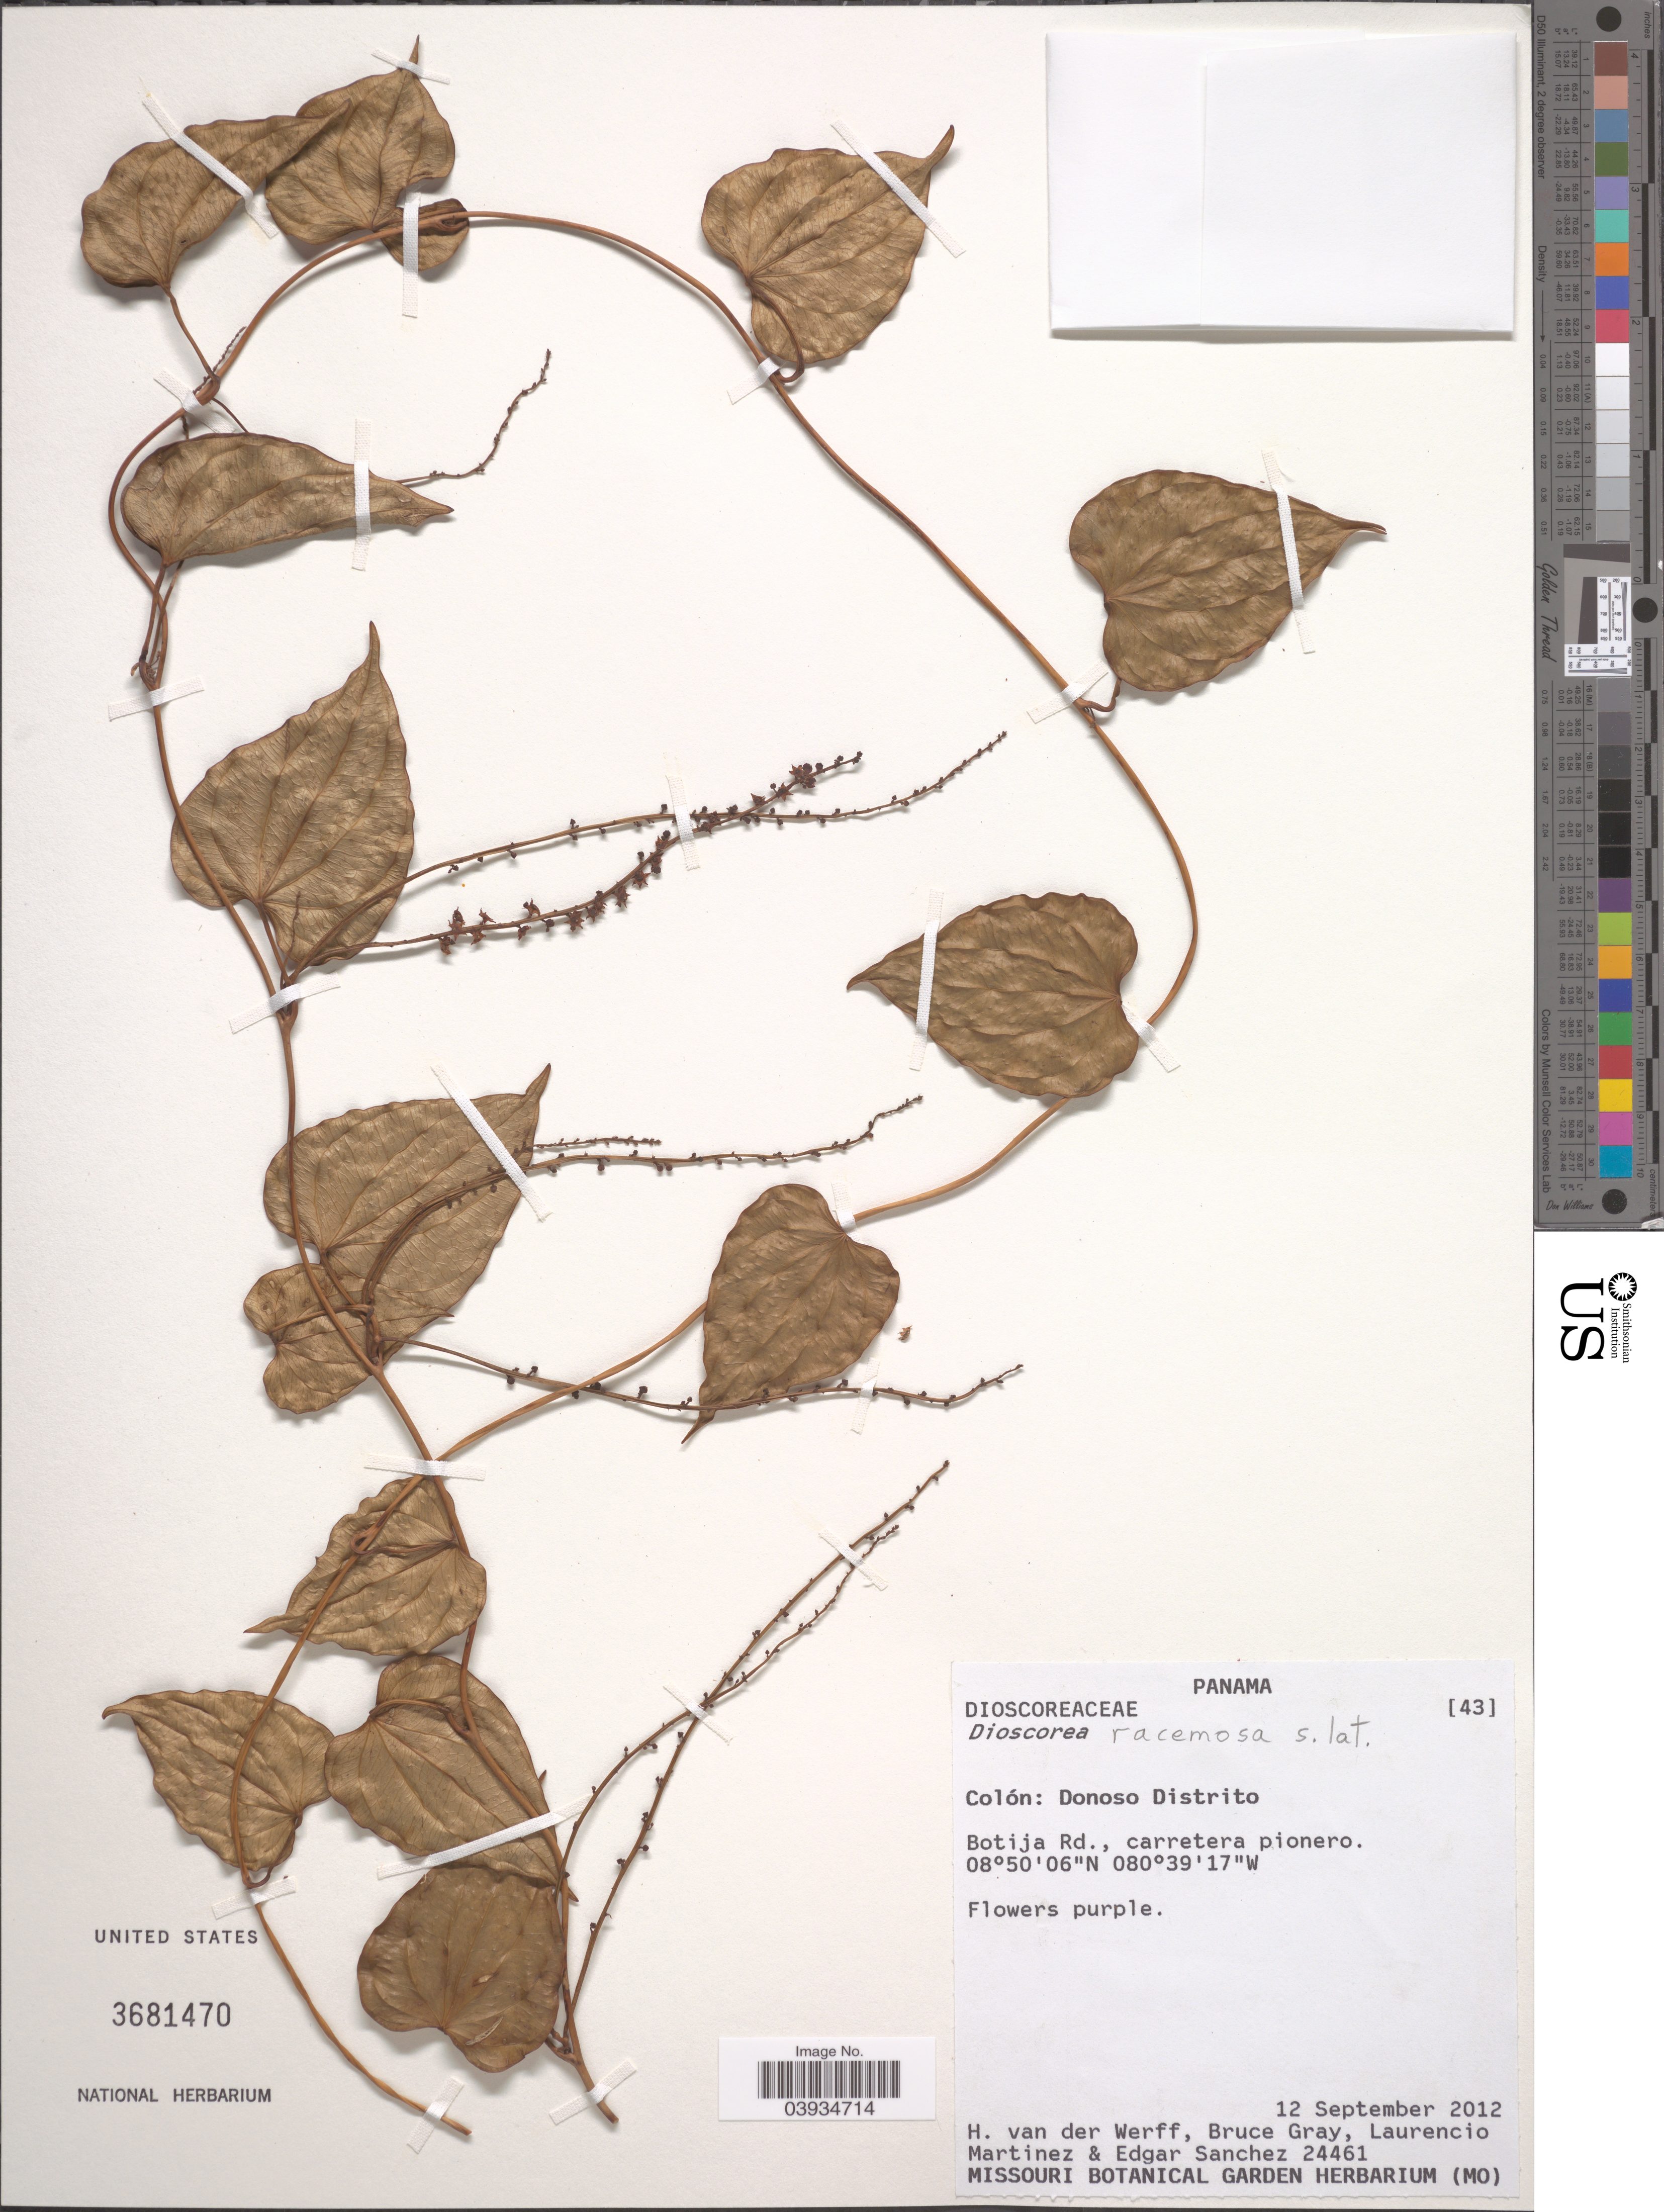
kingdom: Plantae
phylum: Tracheophyta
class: Liliopsida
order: Dioscoreales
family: Dioscoreaceae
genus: Dioscorea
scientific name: Dioscorea racemosa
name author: Rusby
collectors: H. van der Werff, B. Gray, L. Martinez & E. Sanchez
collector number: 24461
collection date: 2012-09-12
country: Panama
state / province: Colón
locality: Donoso Distrito. Botija Rd., carretera pionero.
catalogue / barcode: US 3681470